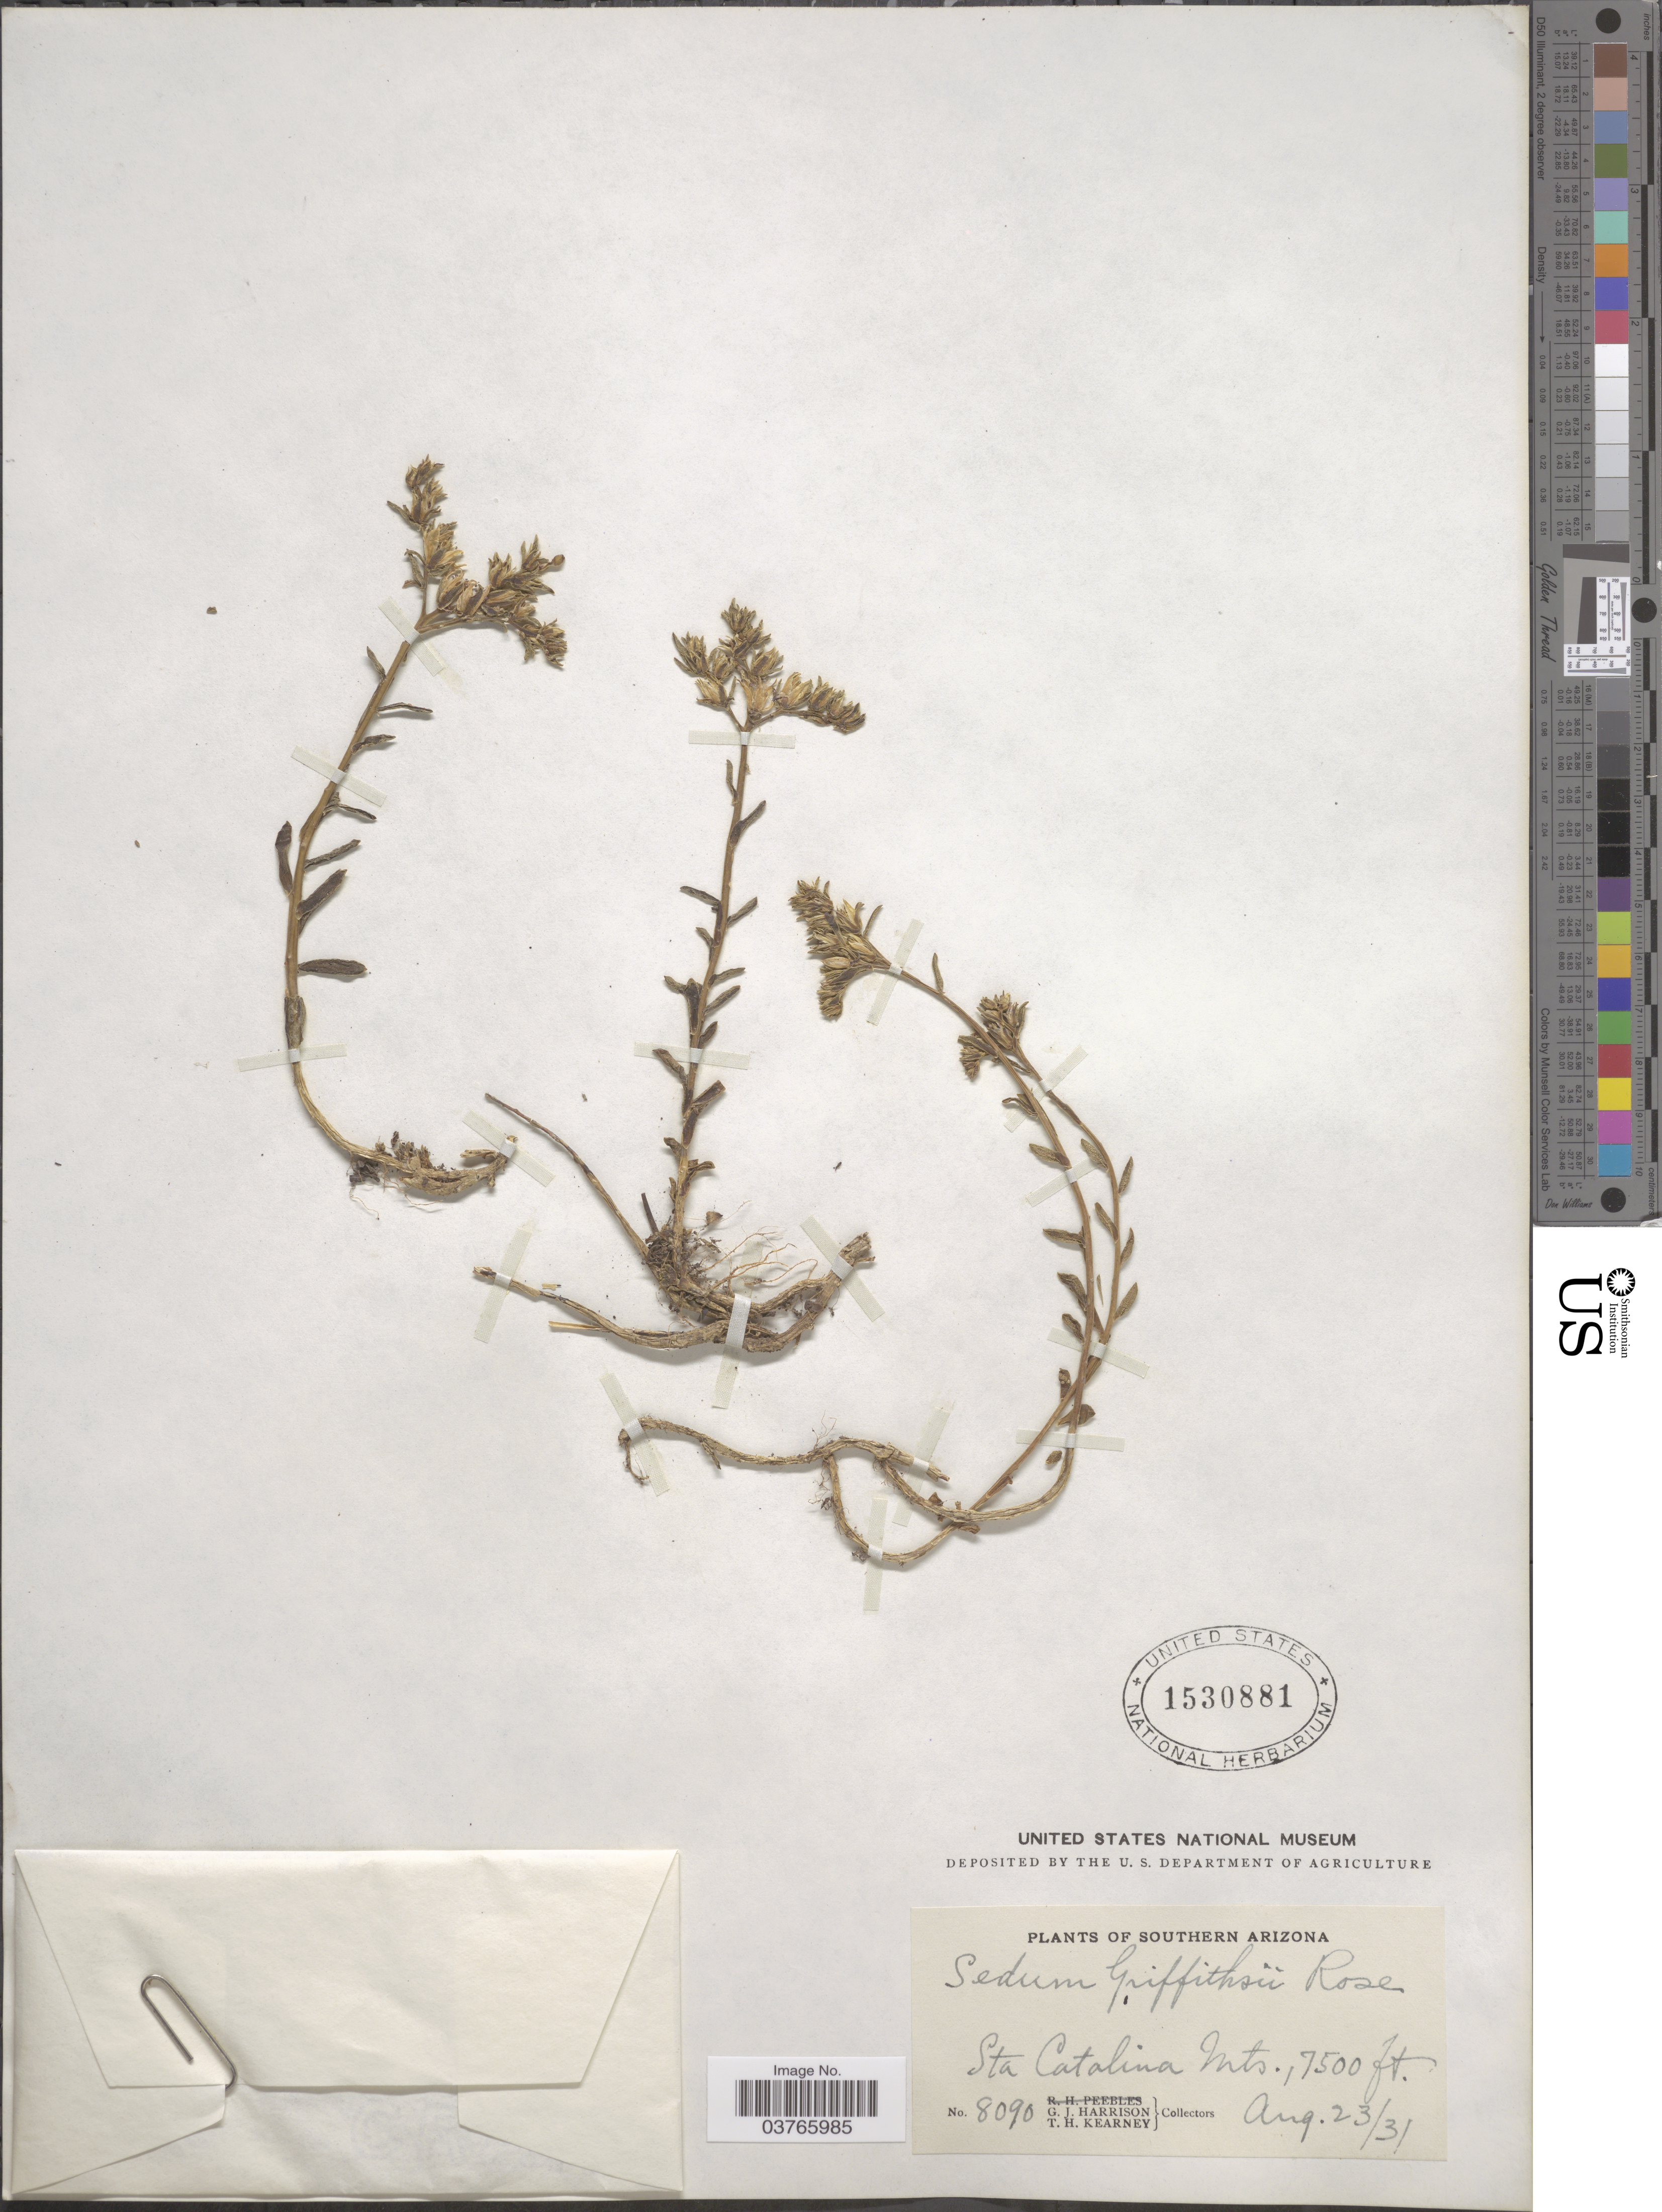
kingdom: Plantae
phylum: Tracheophyta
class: Magnoliopsida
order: Saxifragales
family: Crassulaceae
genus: Sedum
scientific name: Sedum griffithsii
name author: Rose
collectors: G. J. Harrison & T. H. Kearney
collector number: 8090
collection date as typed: Transcribed d/m/y: 23/8/31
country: United States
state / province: Arizona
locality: Southern Arizona. Sta Catalina Mts.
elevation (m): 2286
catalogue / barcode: US 1530881